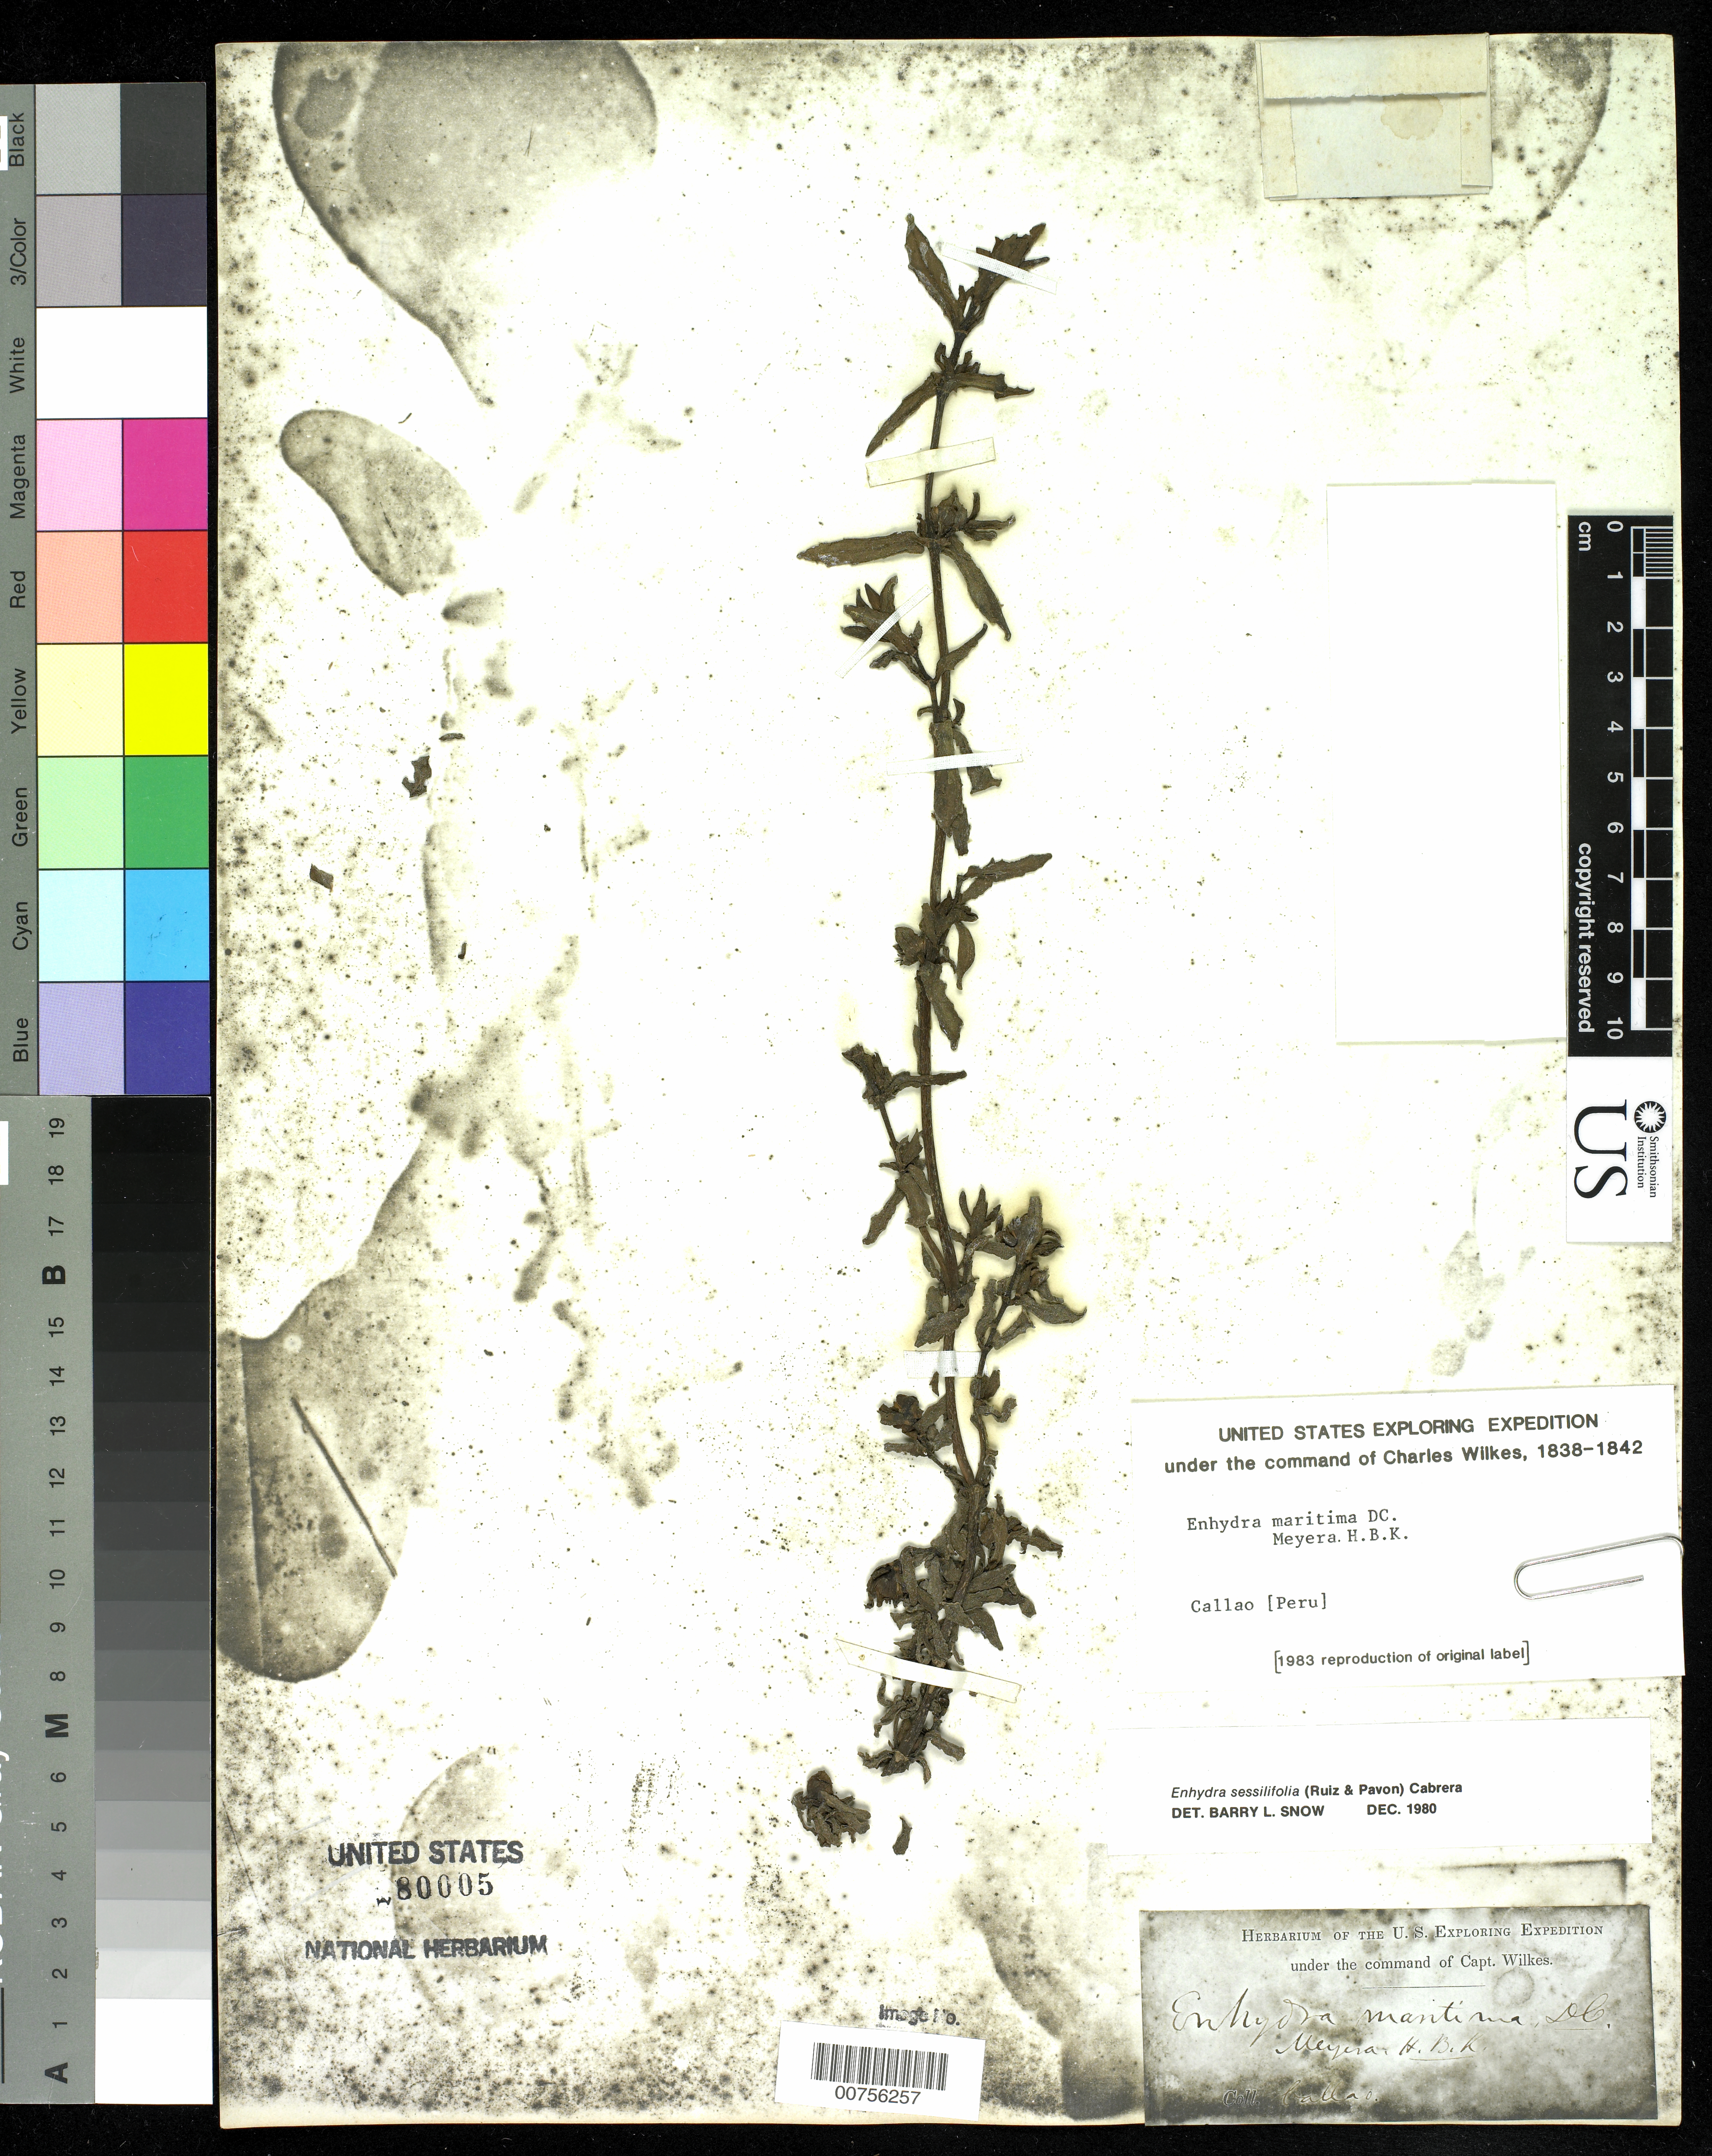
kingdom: Plantae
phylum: Tracheophyta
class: Magnoliopsida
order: Asterales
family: Asteraceae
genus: Enhydra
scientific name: Enhydra maritima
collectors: Wilkes Explor. Exped.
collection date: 1838/1842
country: Peru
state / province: Callao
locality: Callao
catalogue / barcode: US 80005